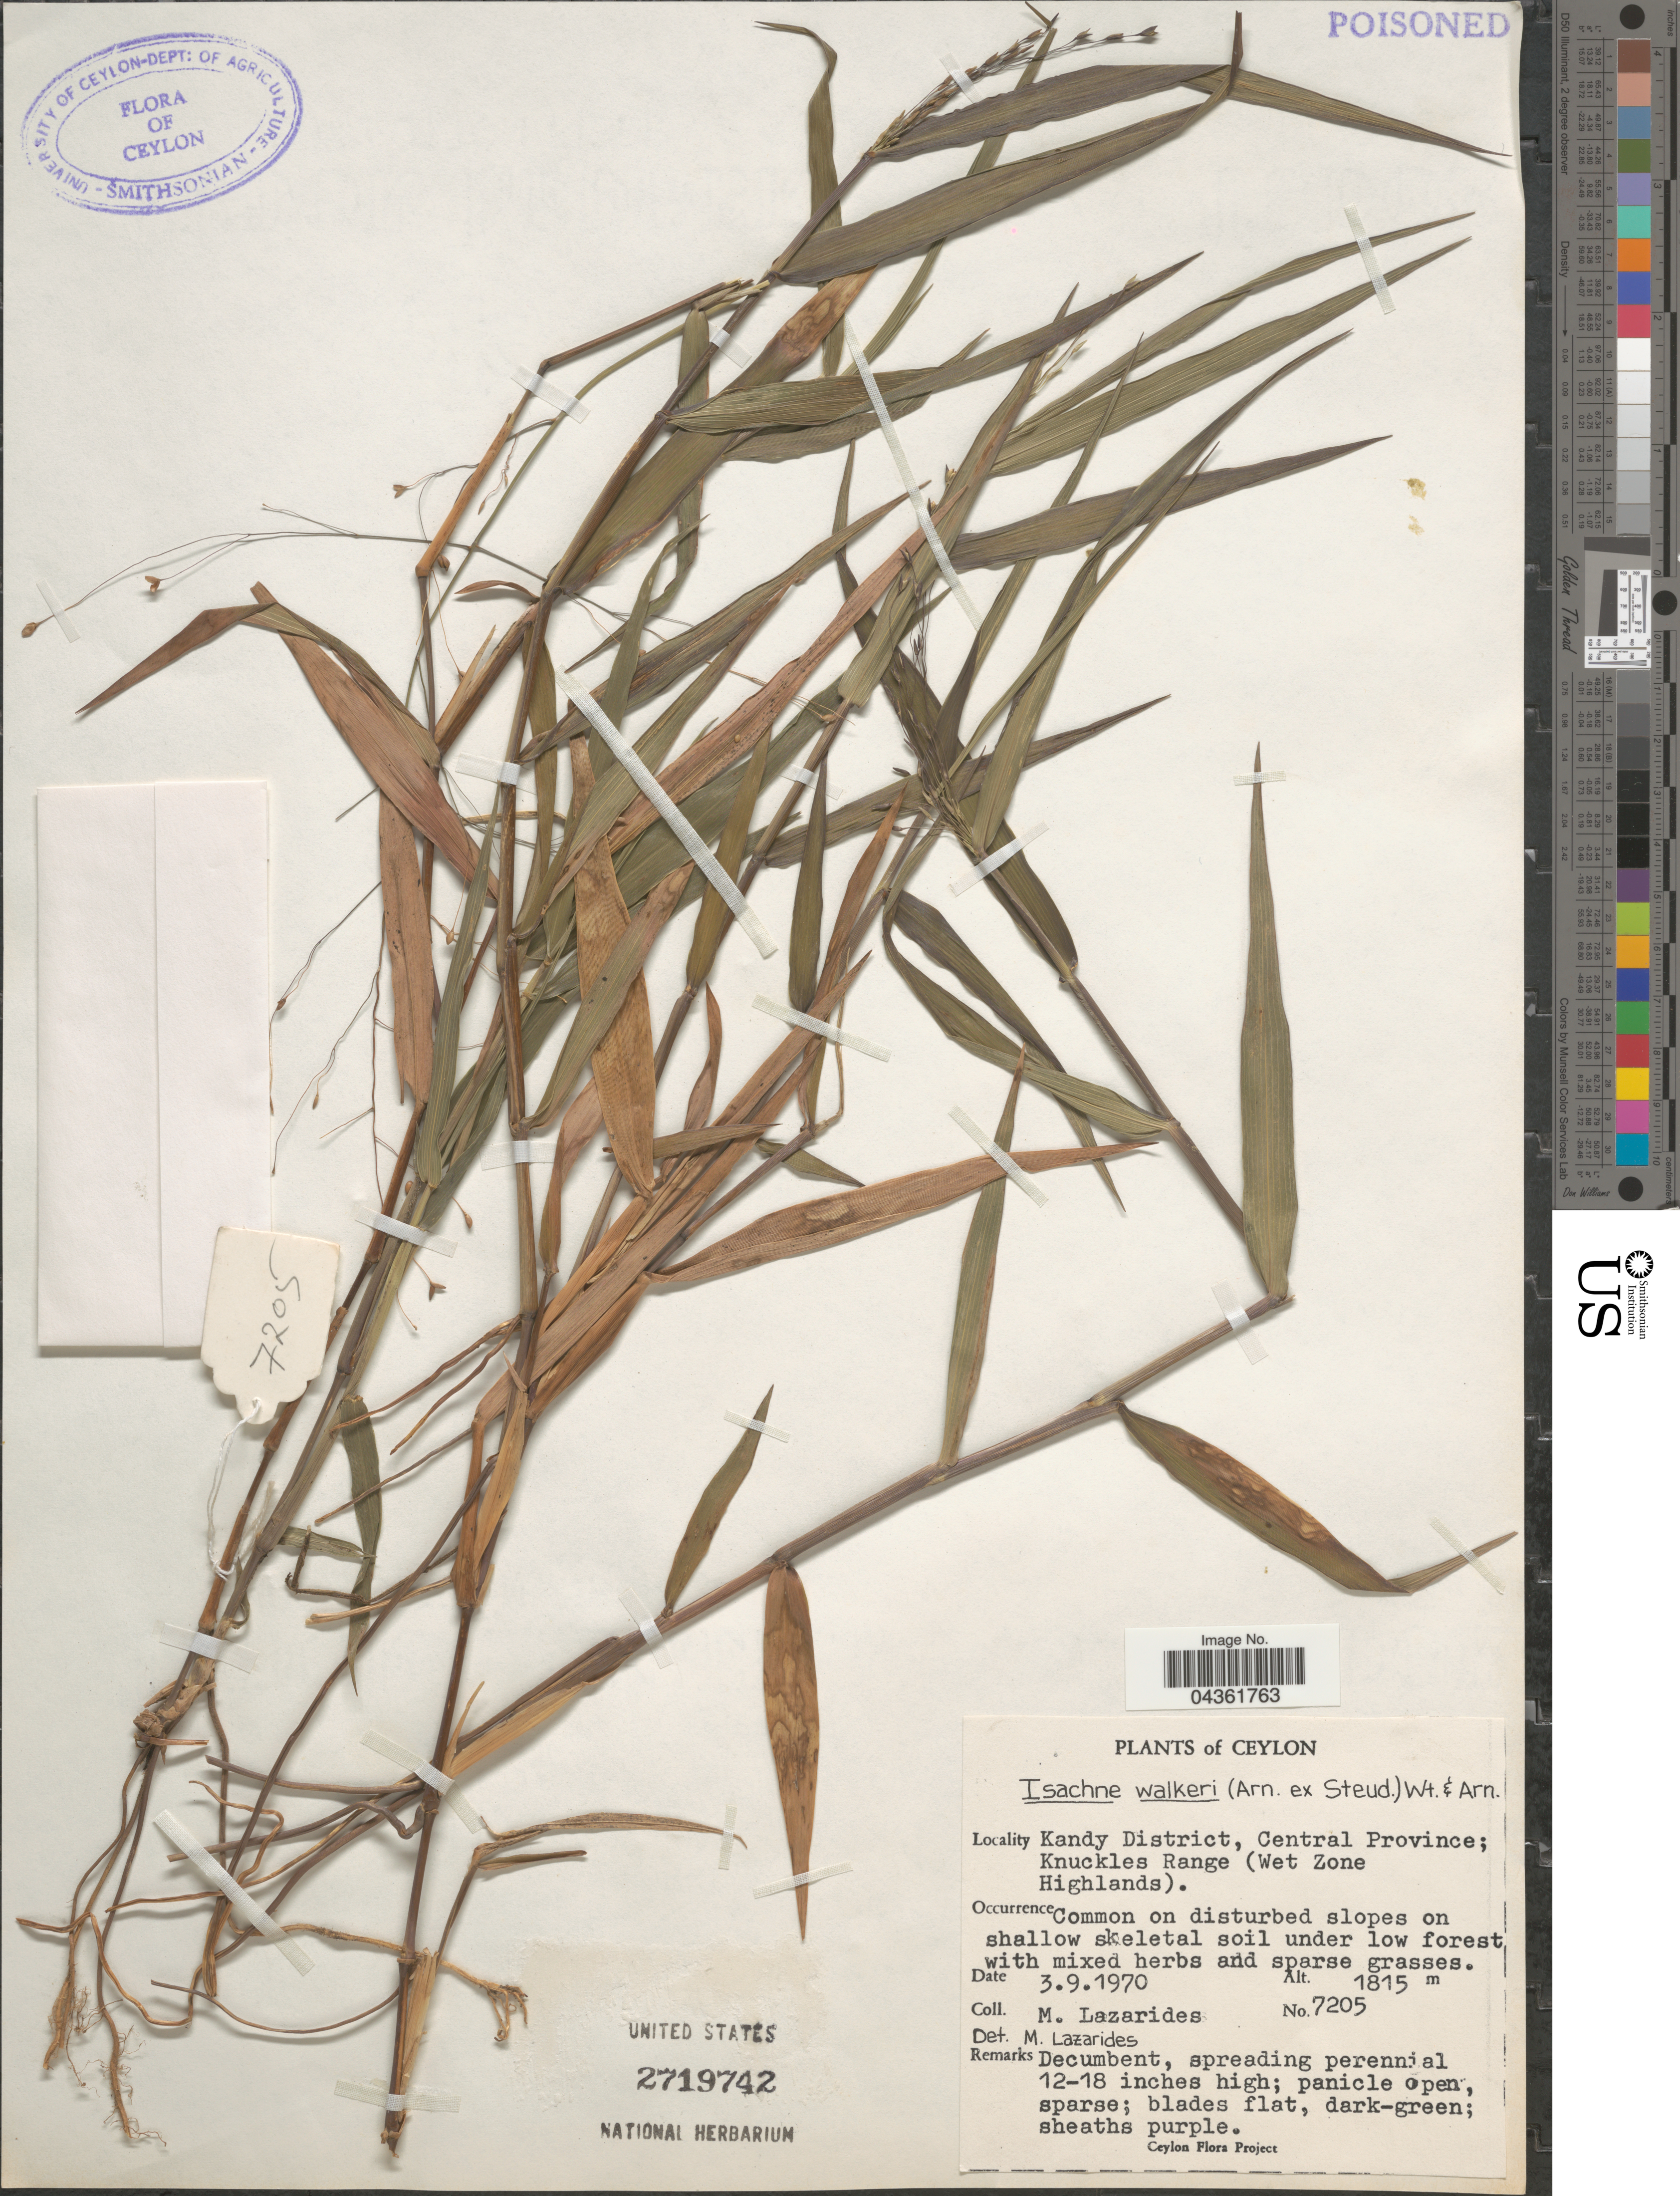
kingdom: Plantae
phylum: Tracheophyta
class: Liliopsida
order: Poales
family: Poaceae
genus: Isachne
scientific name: Isachne walkeri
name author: (Arn. ex Steud.) Wight & Arn. ex Hook. f.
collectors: M. Lazarides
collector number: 7205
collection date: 1970-09-03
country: Sri Lanka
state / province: Central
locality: Ceylon. Kandy District, Knuckles Range (Wet Zone Highlands).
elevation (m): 1815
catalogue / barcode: US 2719742